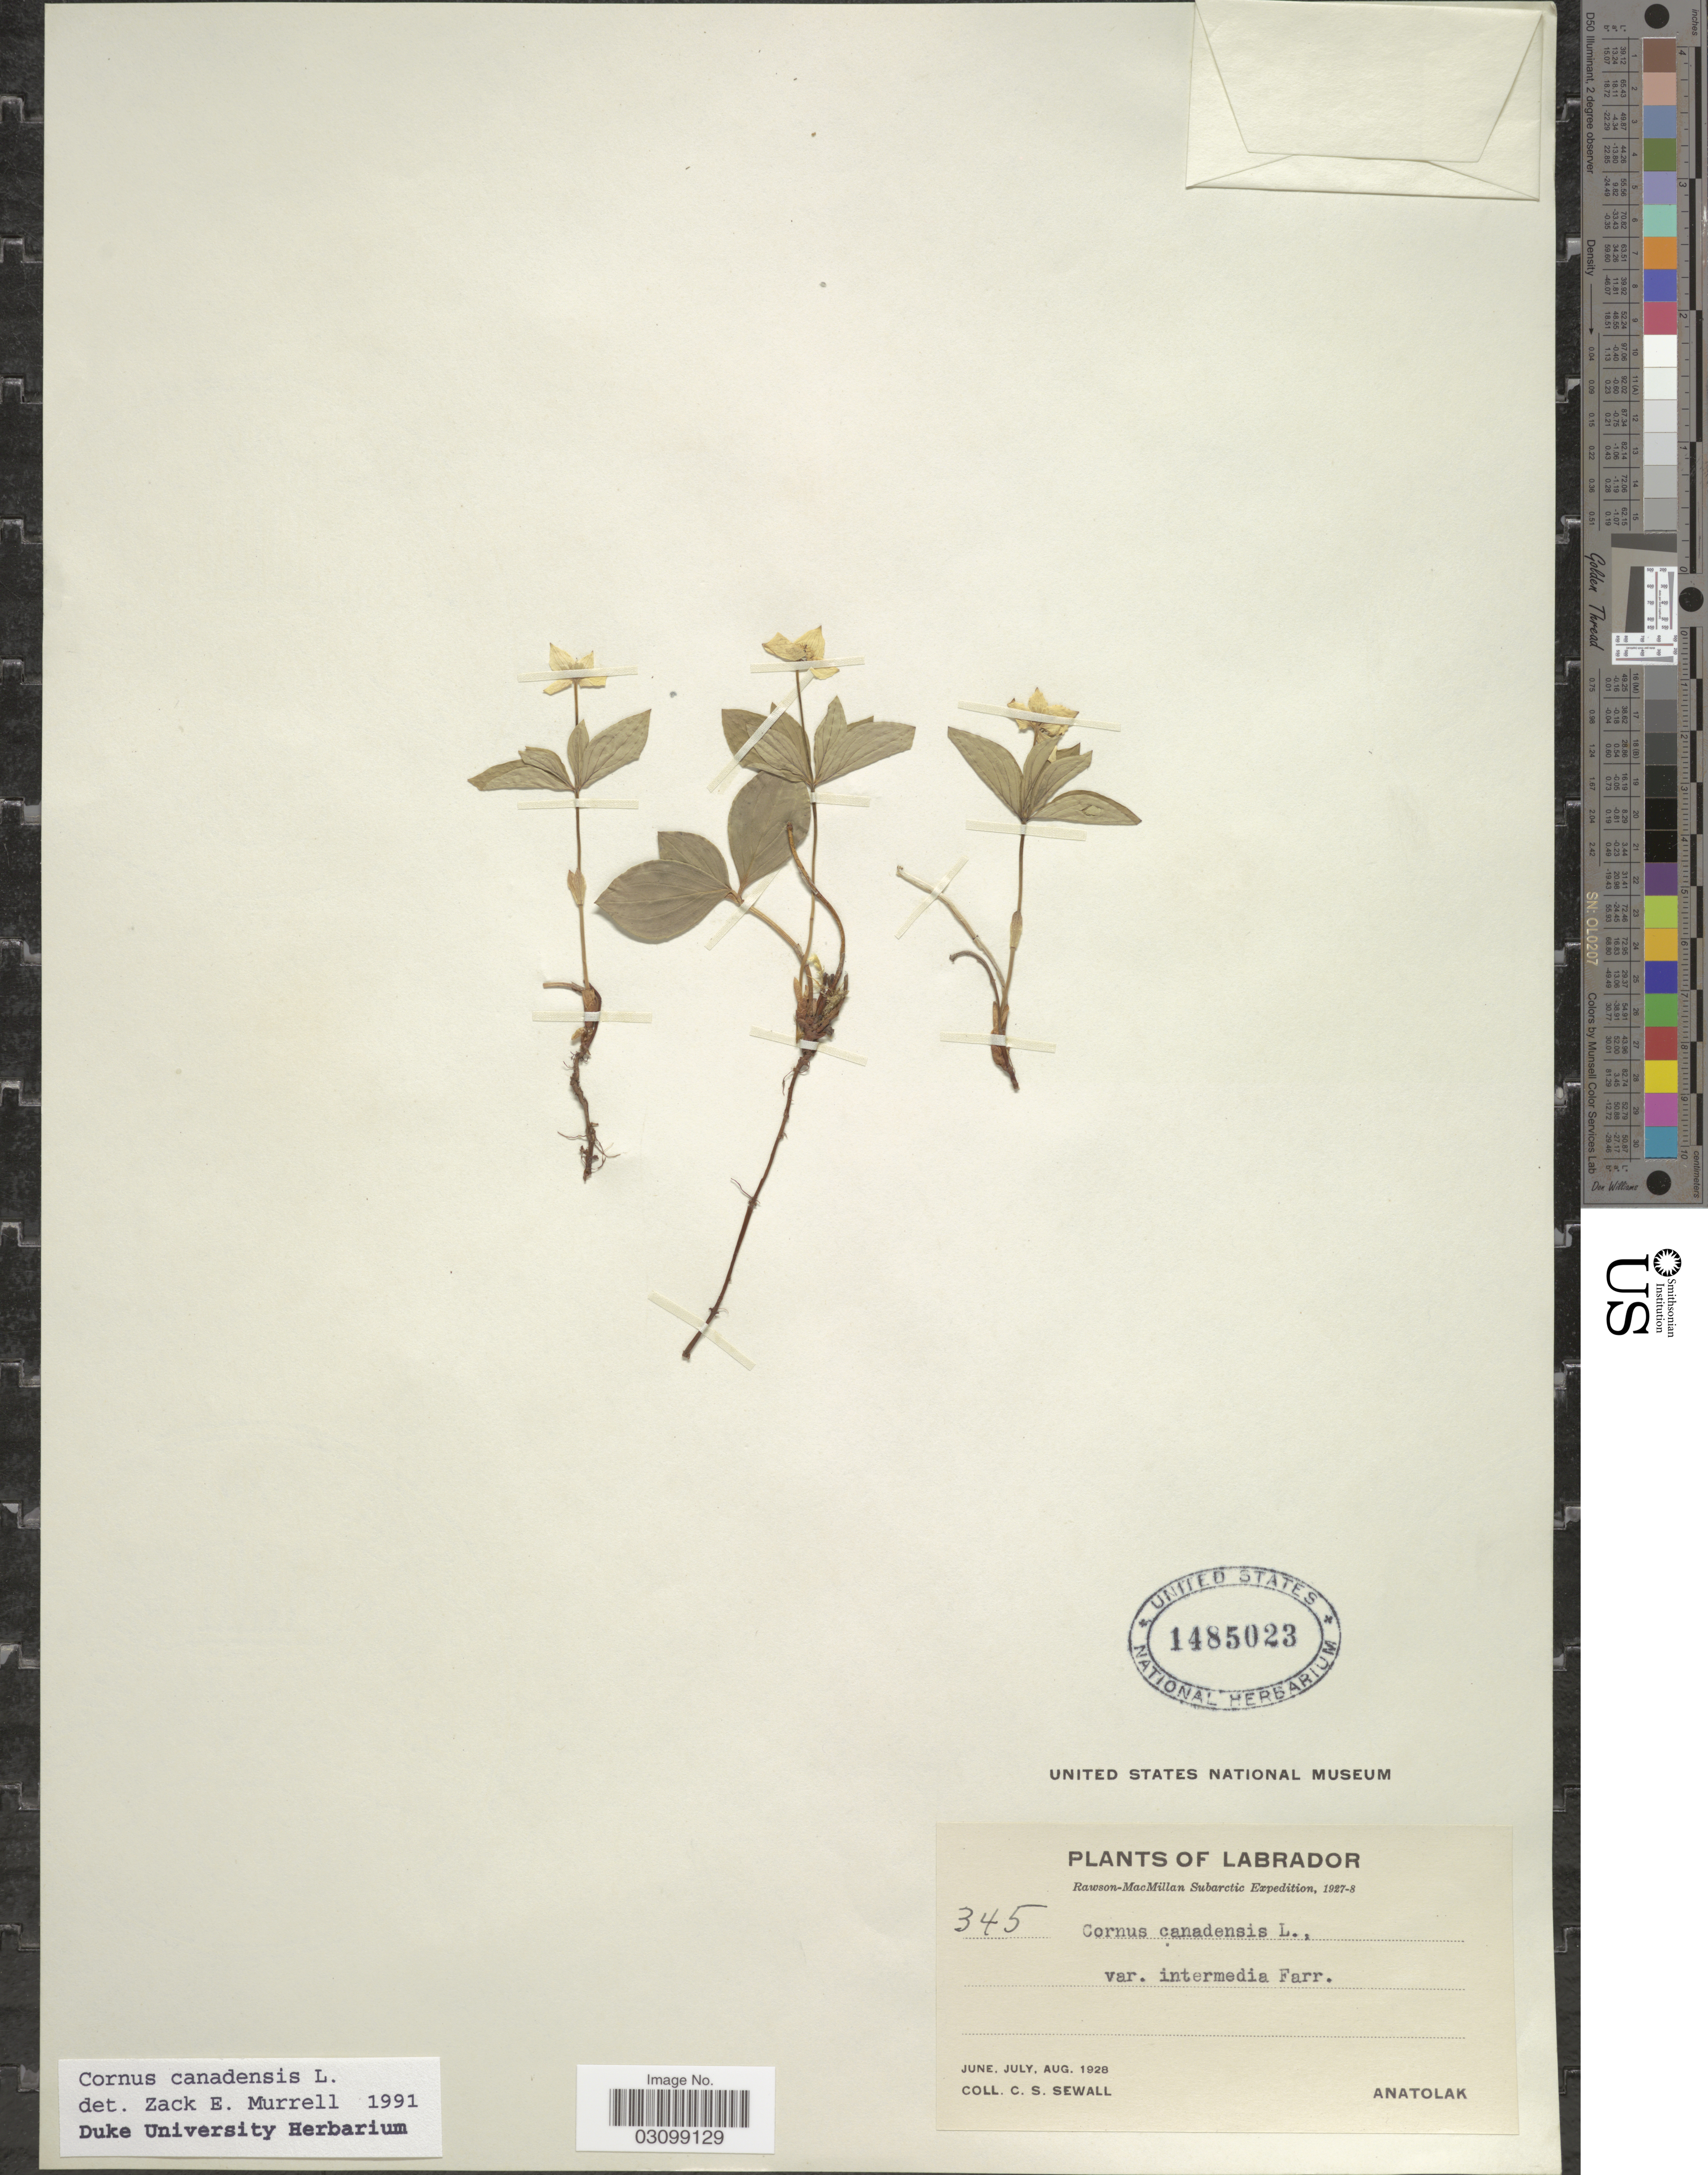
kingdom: Plantae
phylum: Tracheophyta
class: Magnoliopsida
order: Cornales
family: Cornaceae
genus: Cornus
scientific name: Cornus canadensis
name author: L.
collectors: C. Sewall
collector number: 345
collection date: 1928-06/1928-08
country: Canada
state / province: Newfoundland and Labrador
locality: Labrador. Anatolak. Subarctic.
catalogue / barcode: US 1485023